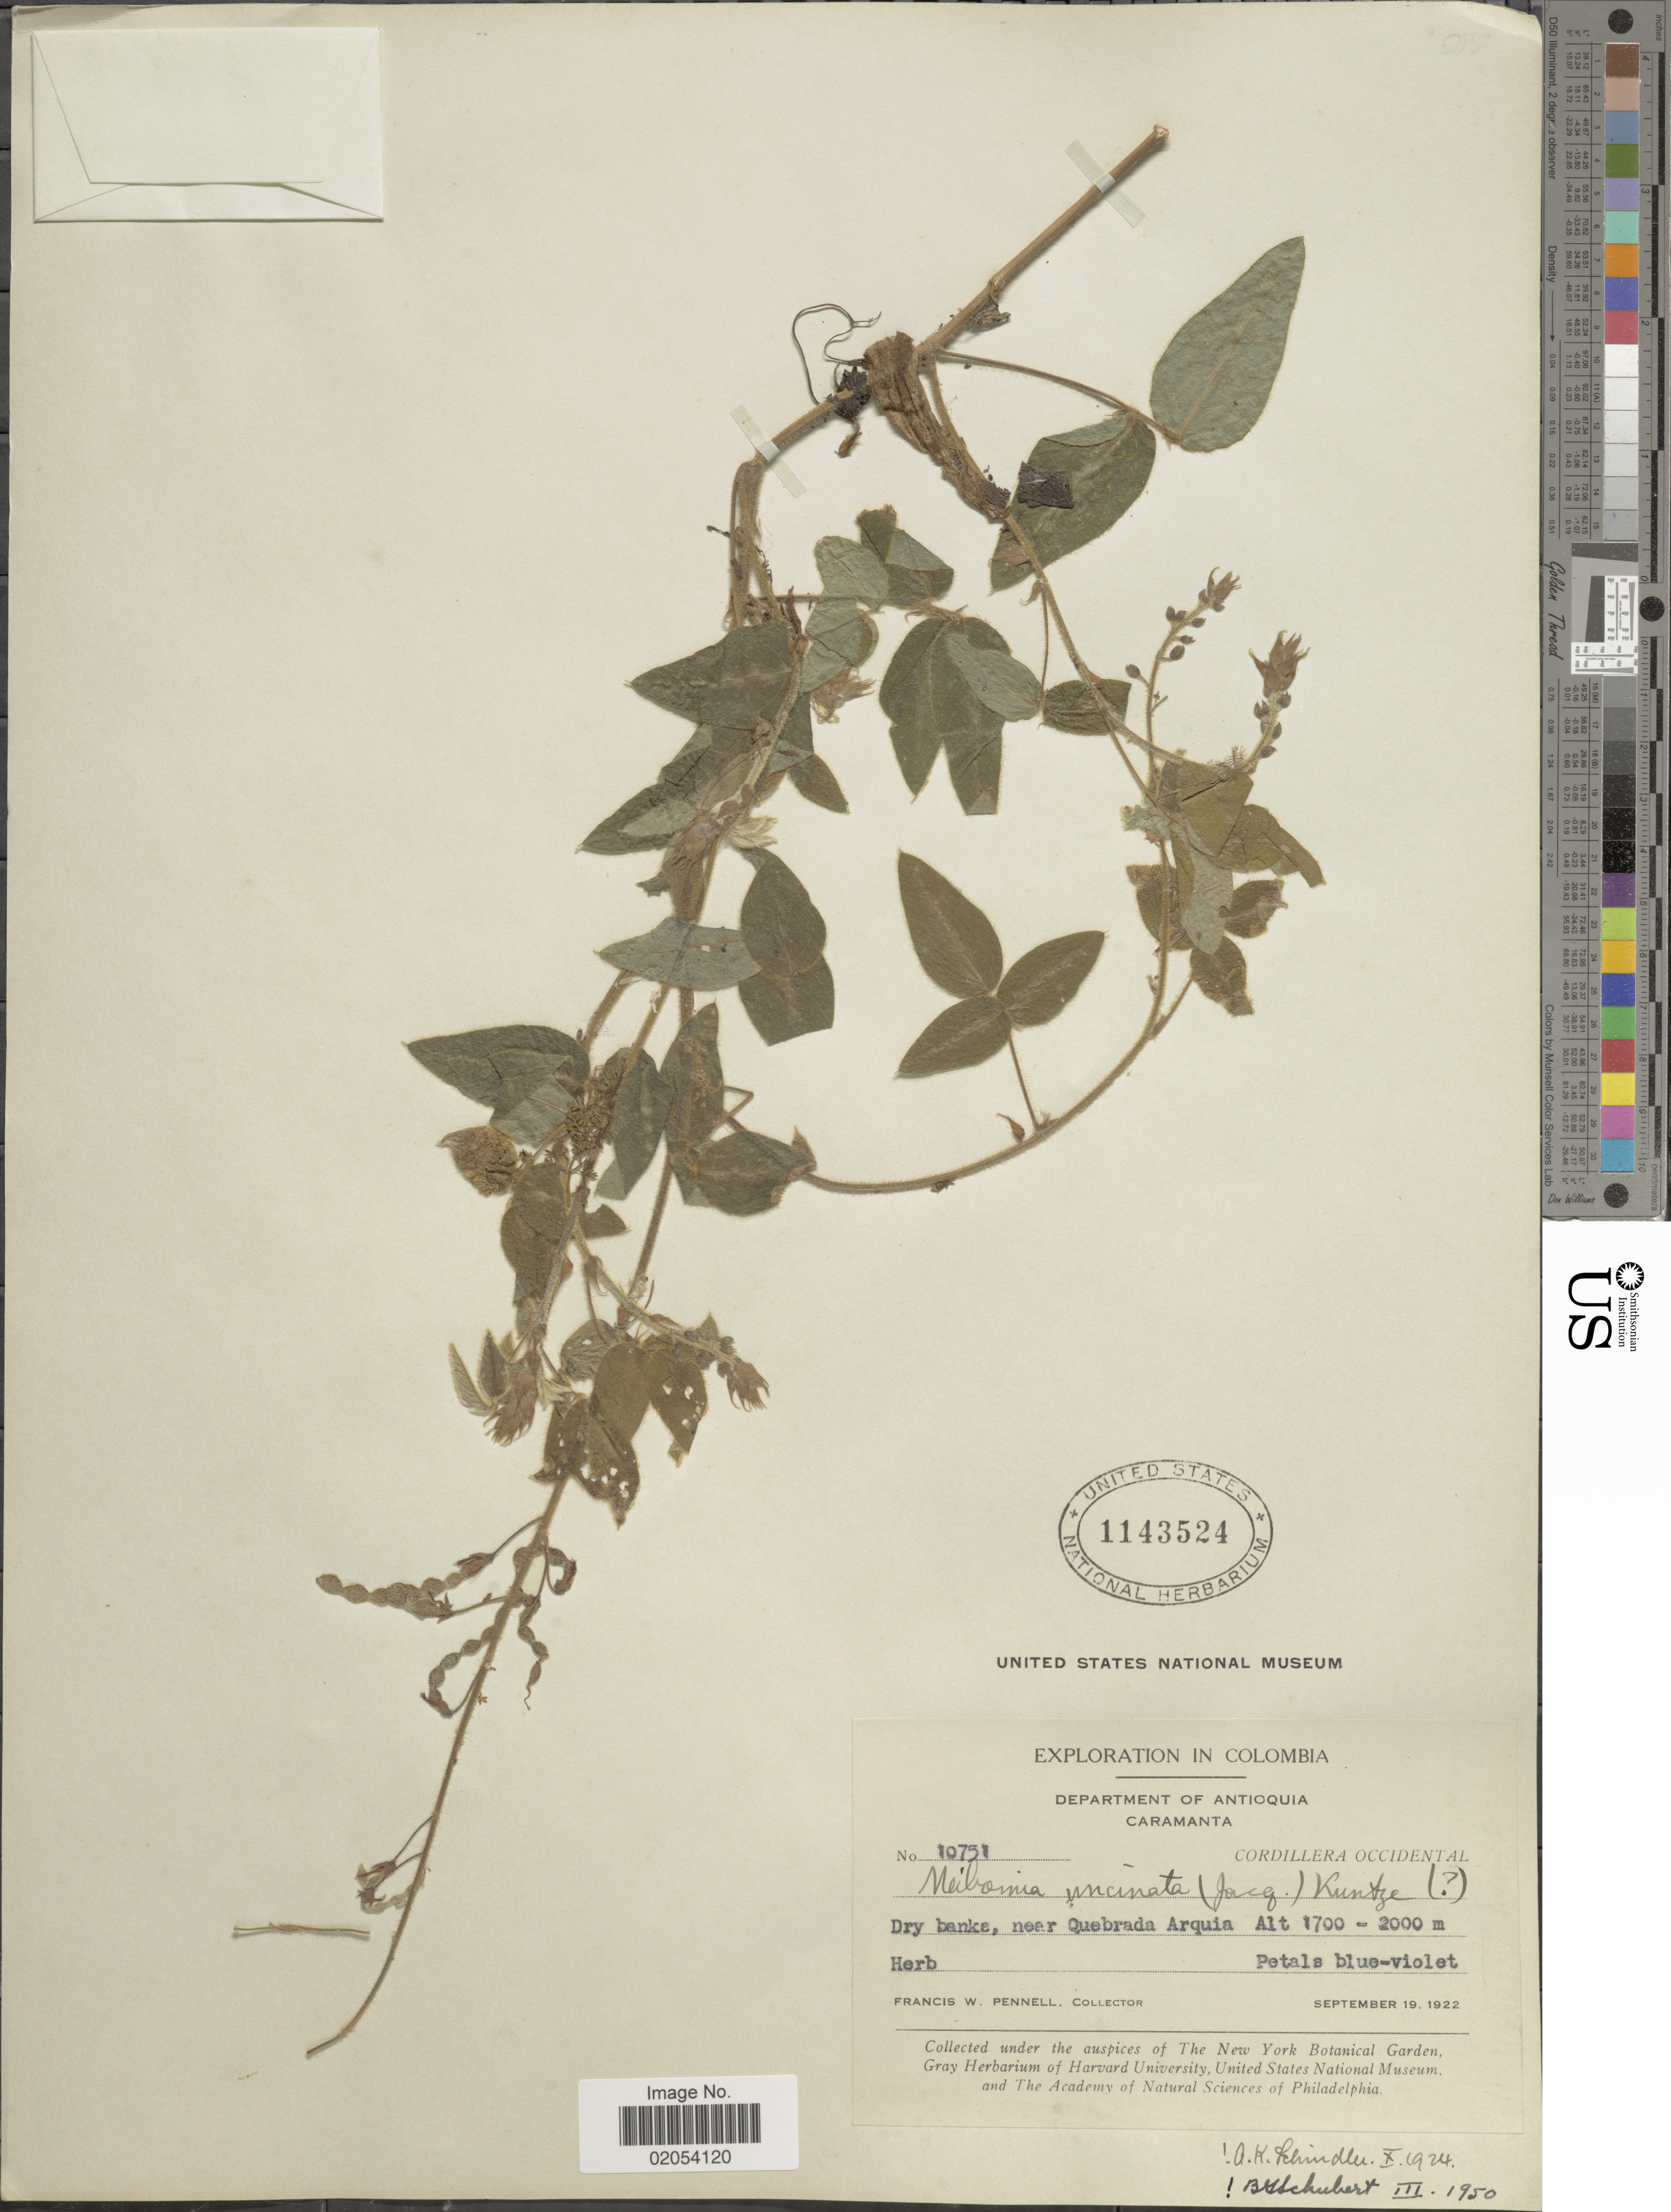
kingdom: Plantae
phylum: Tracheophyta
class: Magnoliopsida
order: Fabales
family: Fabaceae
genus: Desmodium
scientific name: Desmodium uncinatum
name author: (Jacq.) DC.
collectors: F. W. Pennell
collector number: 10751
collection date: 1922-09-19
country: Colombia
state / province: Antioquia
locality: Caramanta, Cordillera Occidental, near Quebrada Arquia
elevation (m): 1700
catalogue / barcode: US 1143524